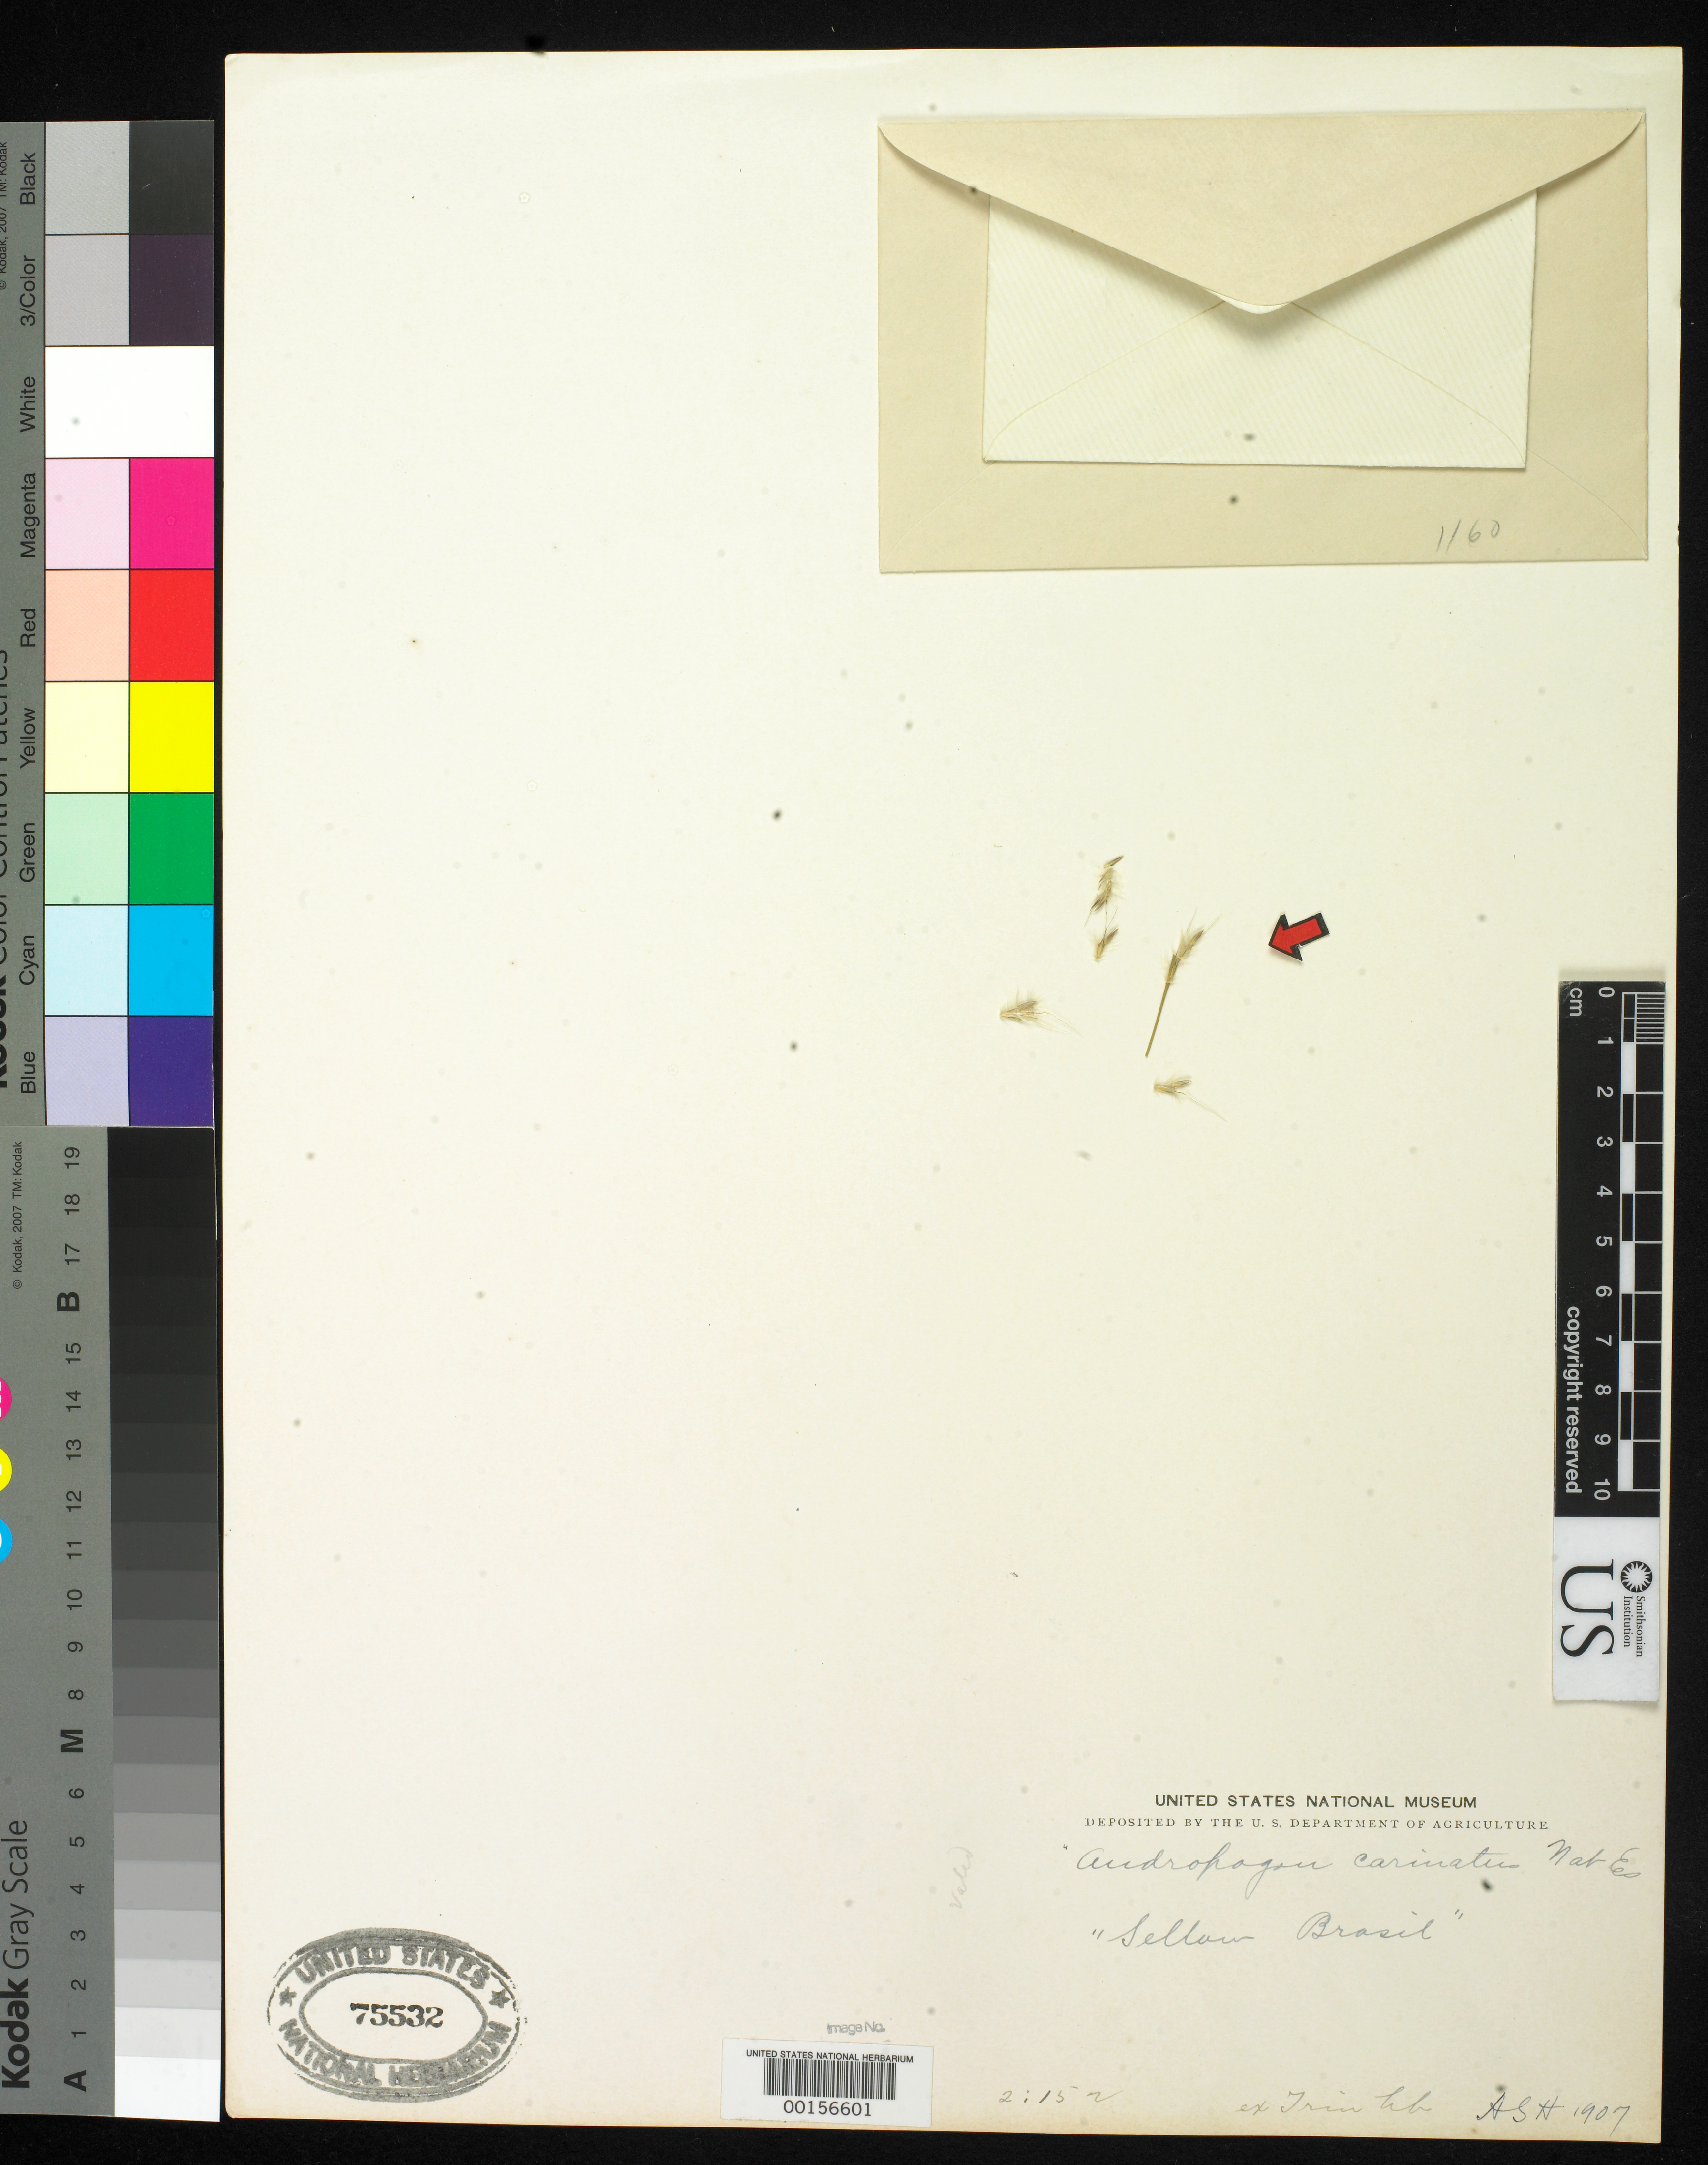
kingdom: Plantae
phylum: Tracheophyta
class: Liliopsida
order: Poales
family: Poaceae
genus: Andropogon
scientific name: Andropogon carinatus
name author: Nees in Mart.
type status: Type Fragment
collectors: F. Sellow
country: Brazil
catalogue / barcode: US 75532